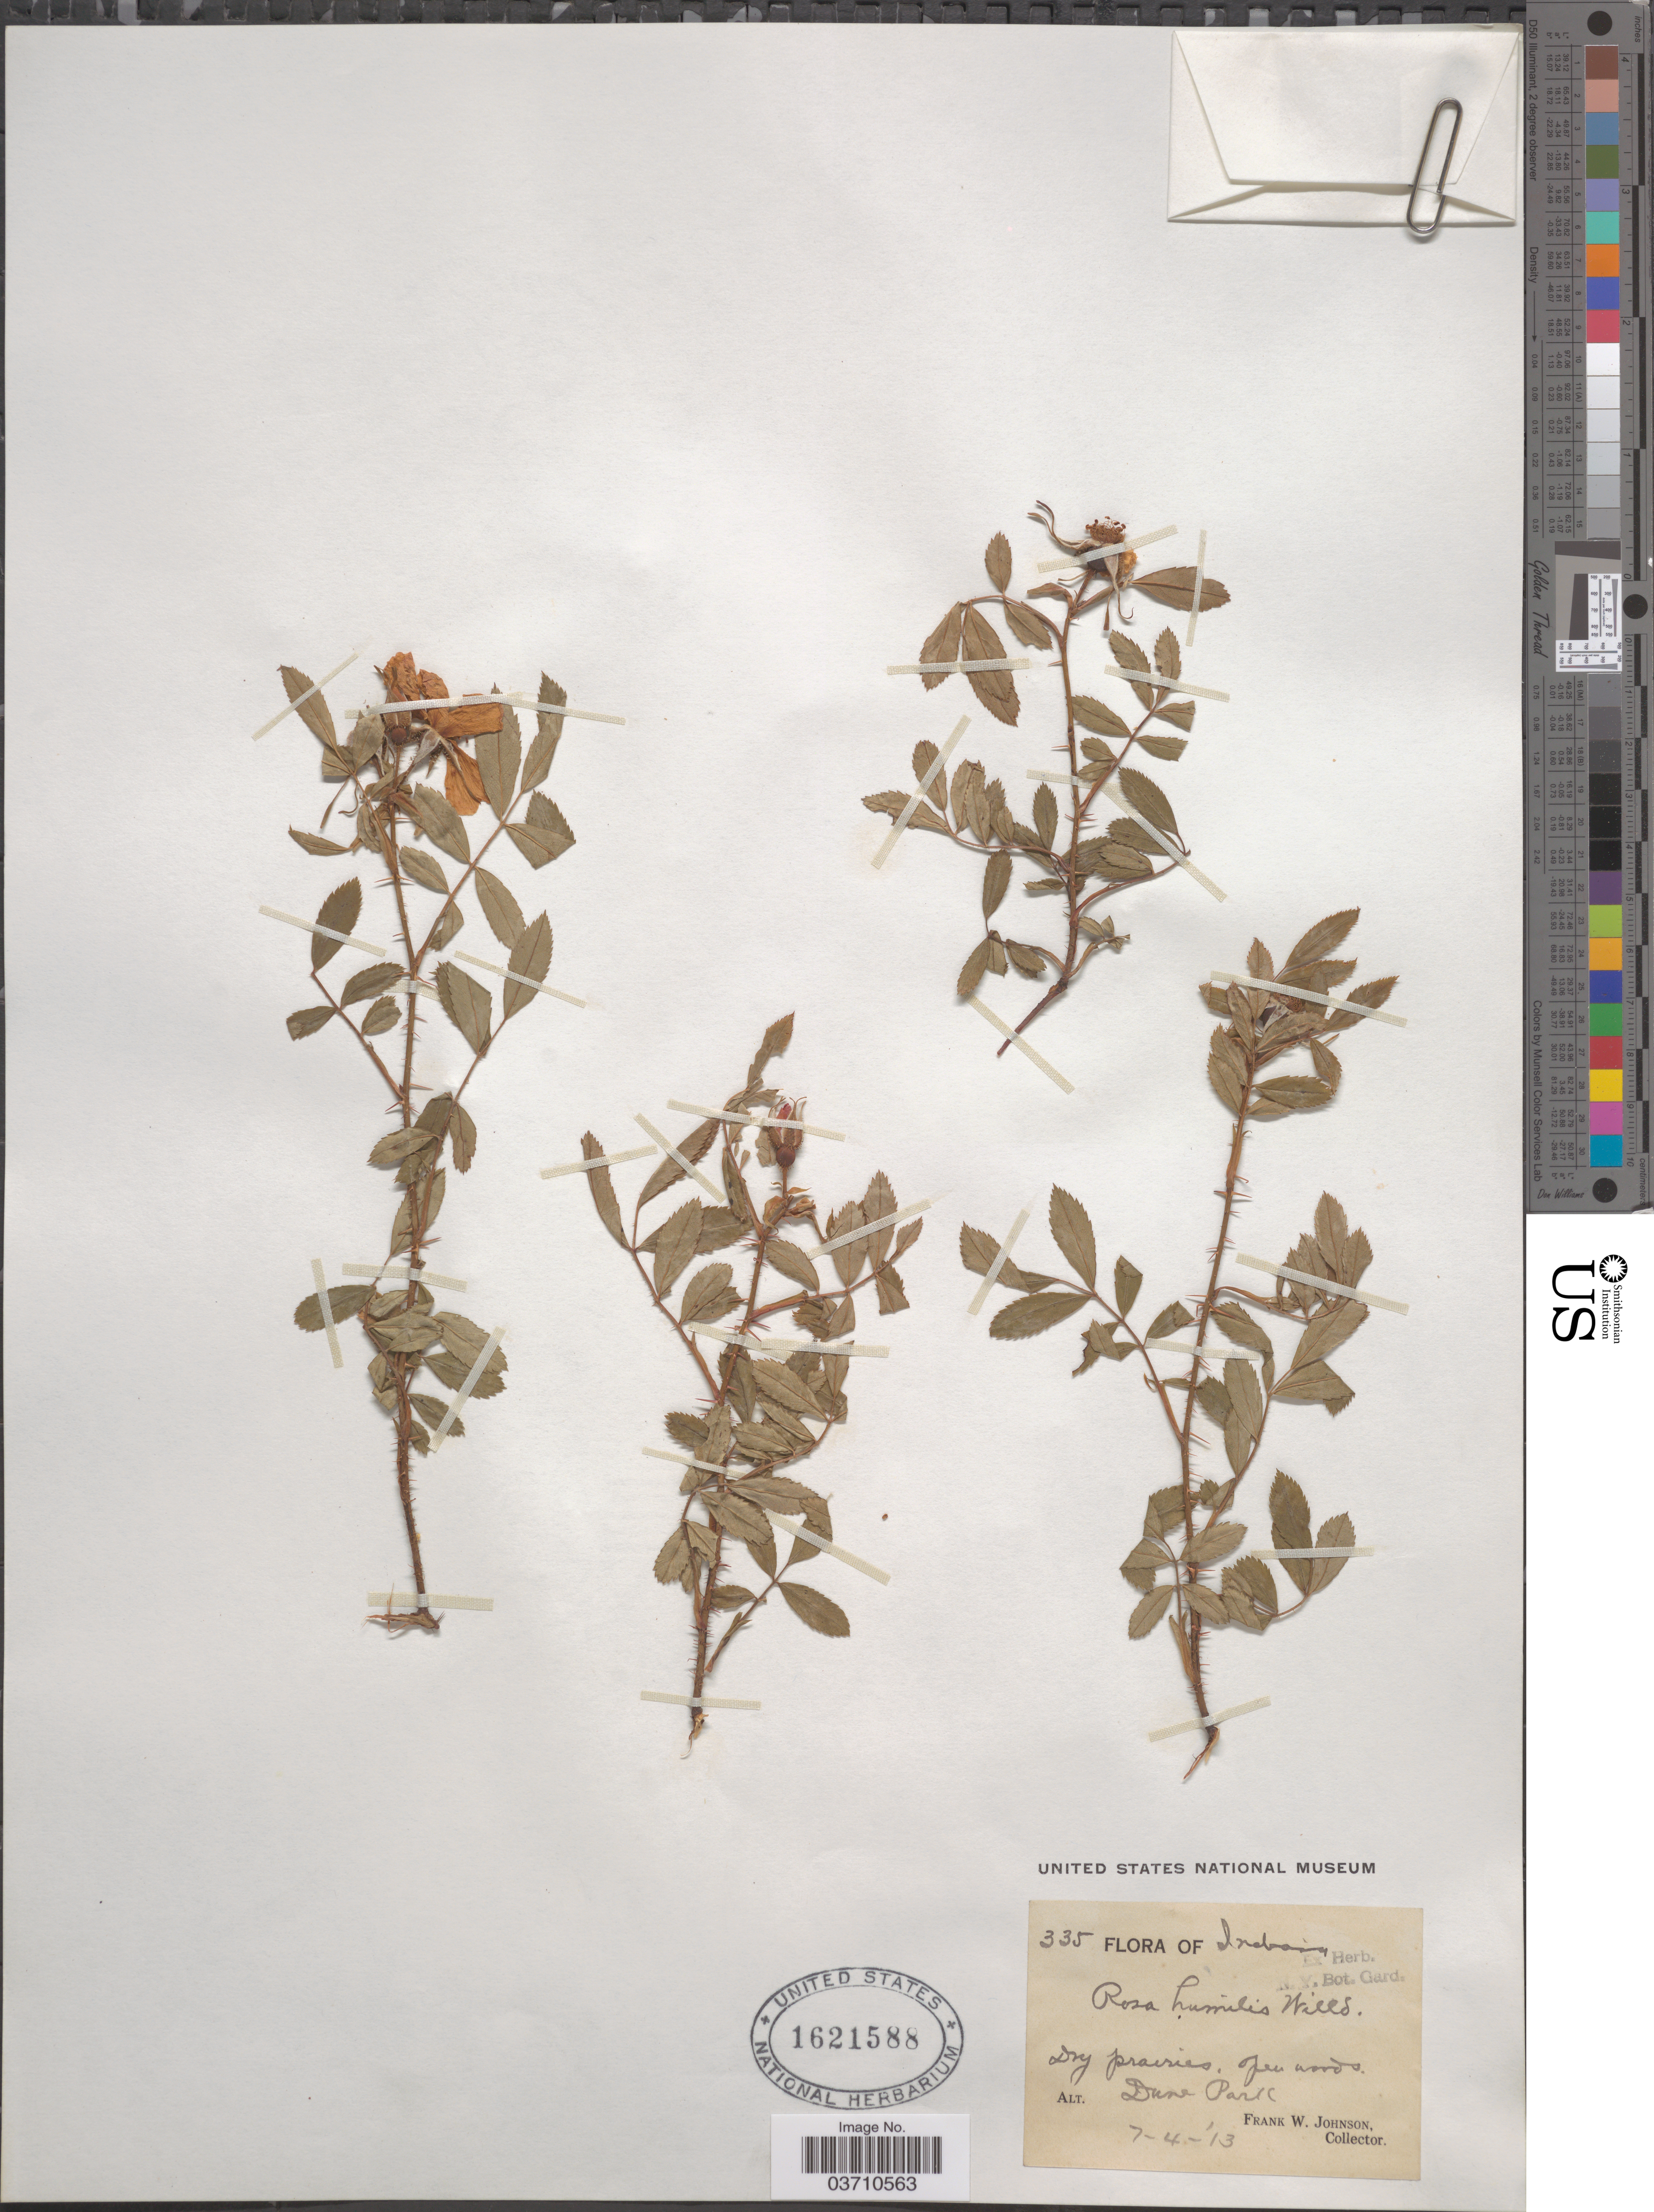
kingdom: Plantae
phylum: Tracheophyta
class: Magnoliopsida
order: Rosales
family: Rosaceae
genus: Rosa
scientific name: Rosa humilis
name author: Marshall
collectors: F. W. Johnson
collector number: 335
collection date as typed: Transcribed d/m/y: 4/7/13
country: United States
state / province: Indiana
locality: Dune Park.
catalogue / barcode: US 1621588